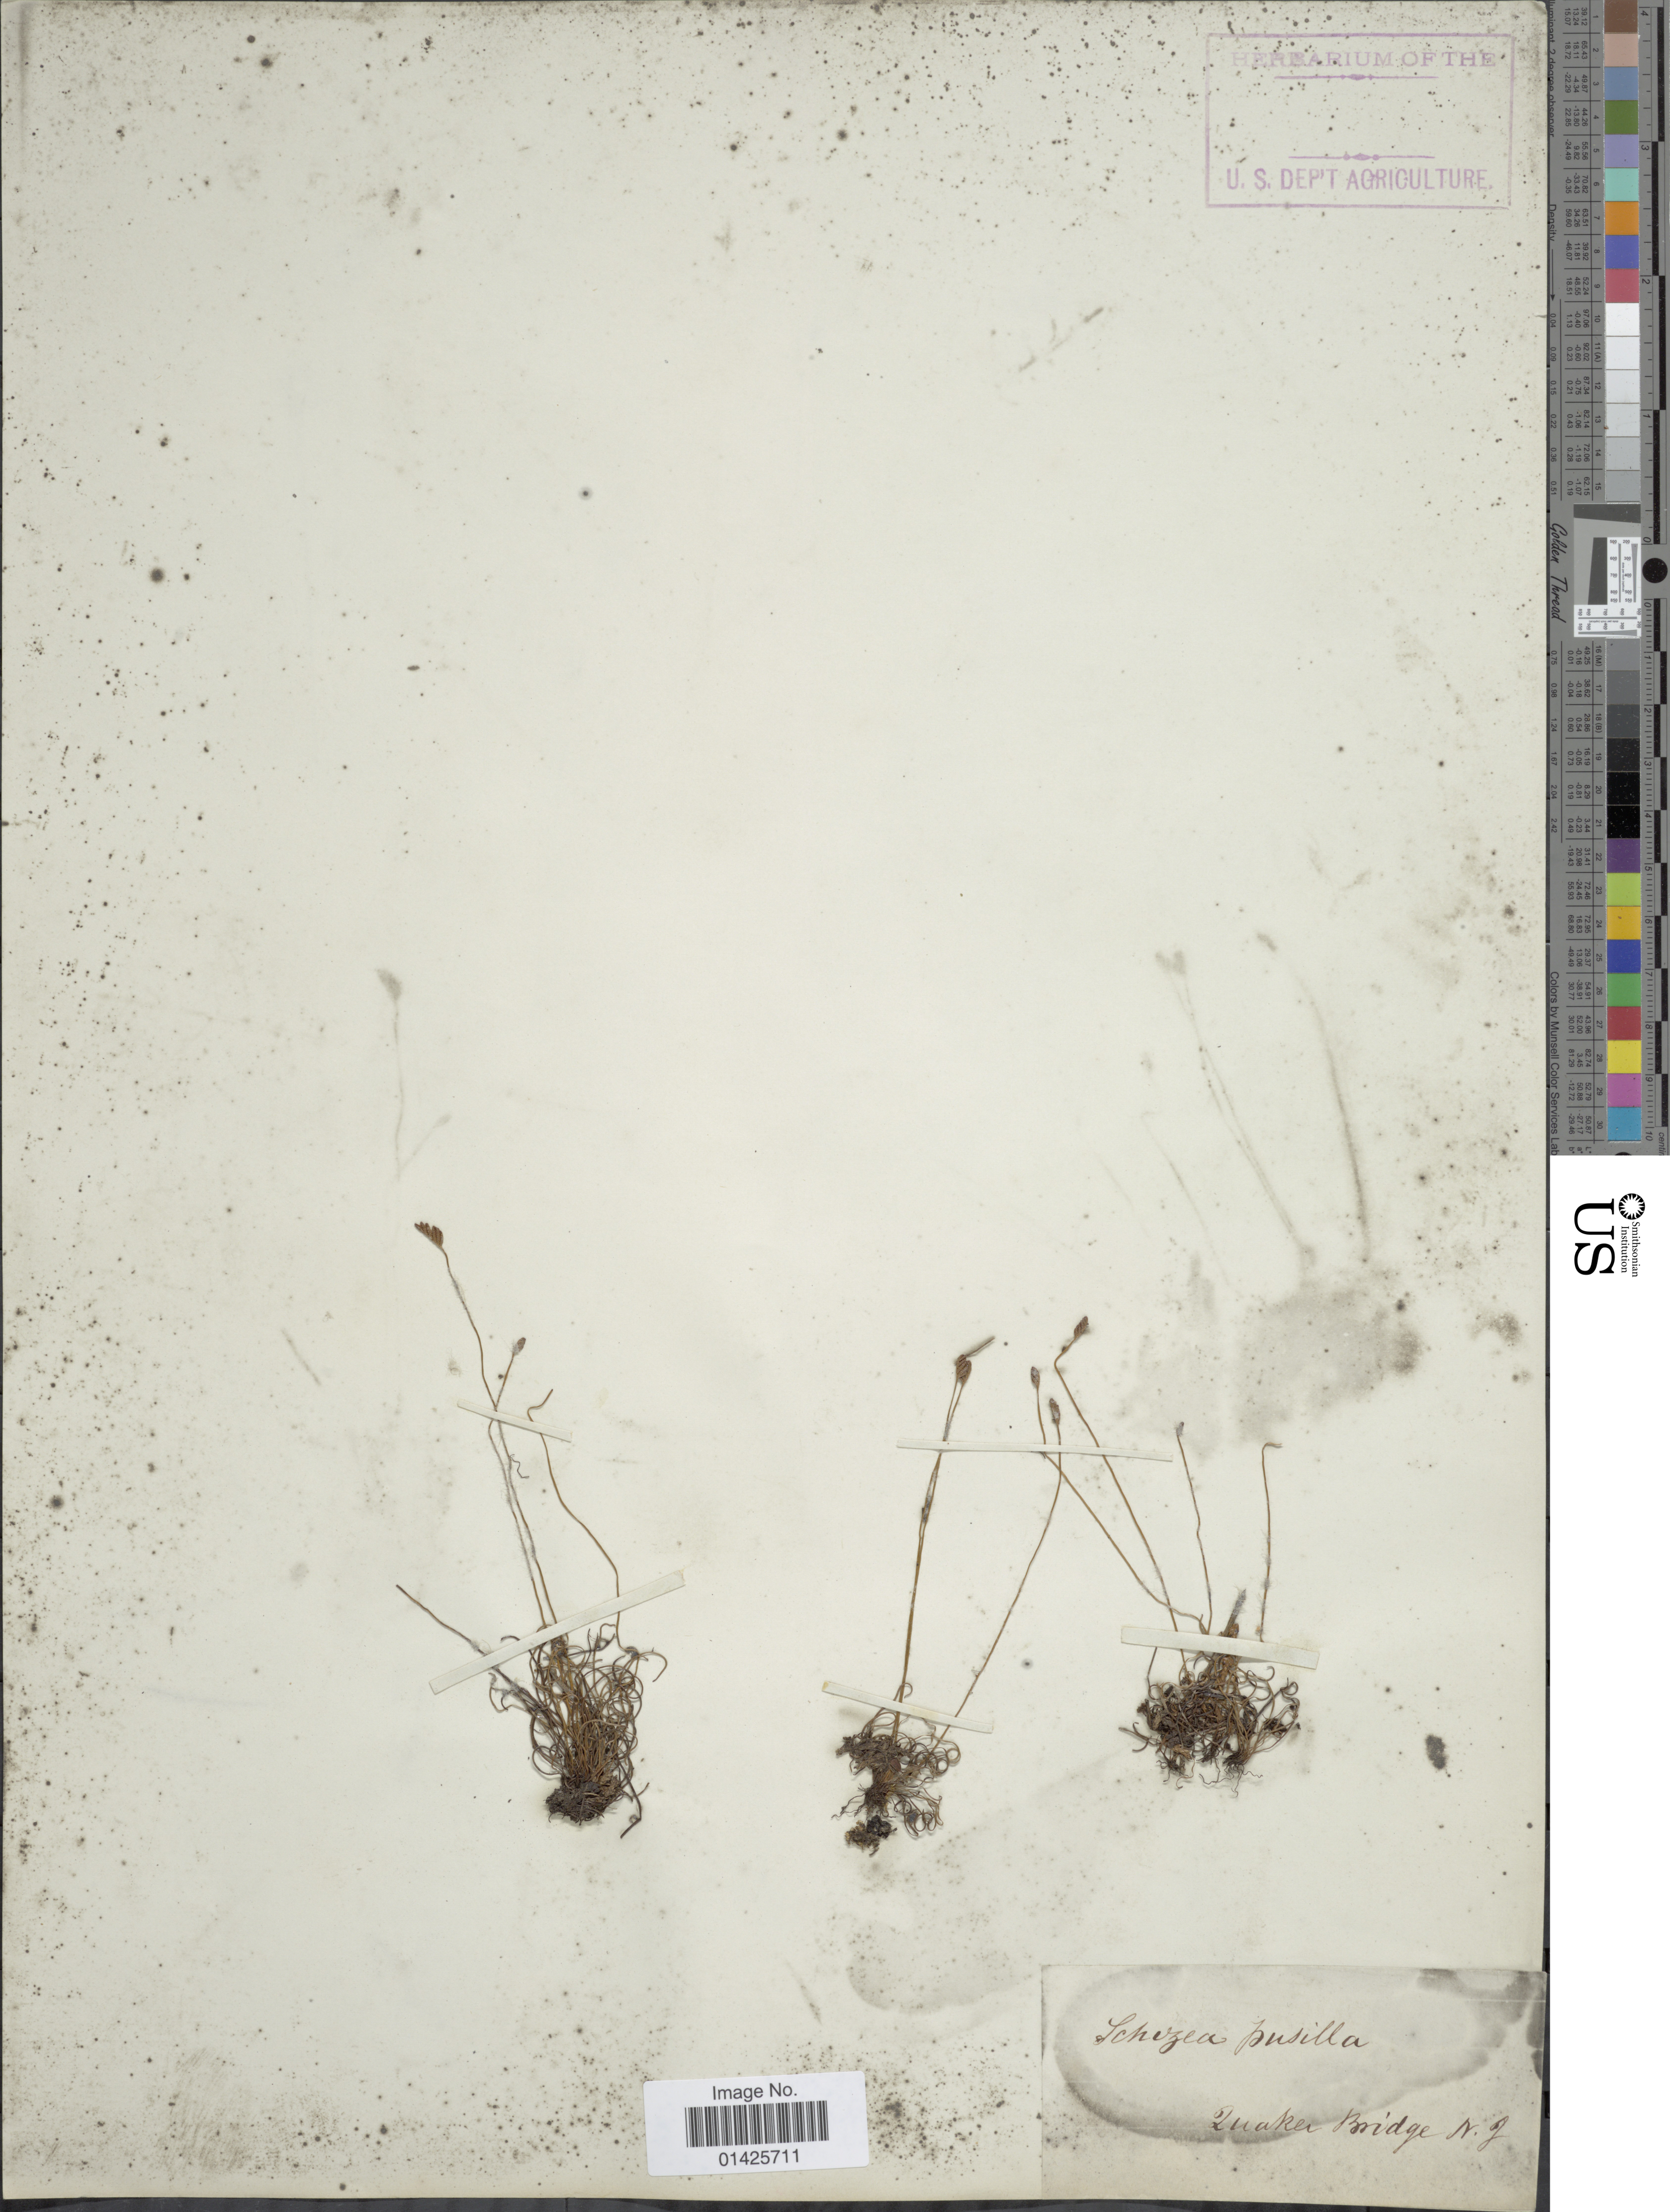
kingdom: Plantae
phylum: Tracheophyta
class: Polypodiopsida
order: Schizaeales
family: Schizaeaceae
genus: Schizaea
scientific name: Schizaea pusilla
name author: Pursh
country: United States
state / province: New Jersey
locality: Quaker Bridge.